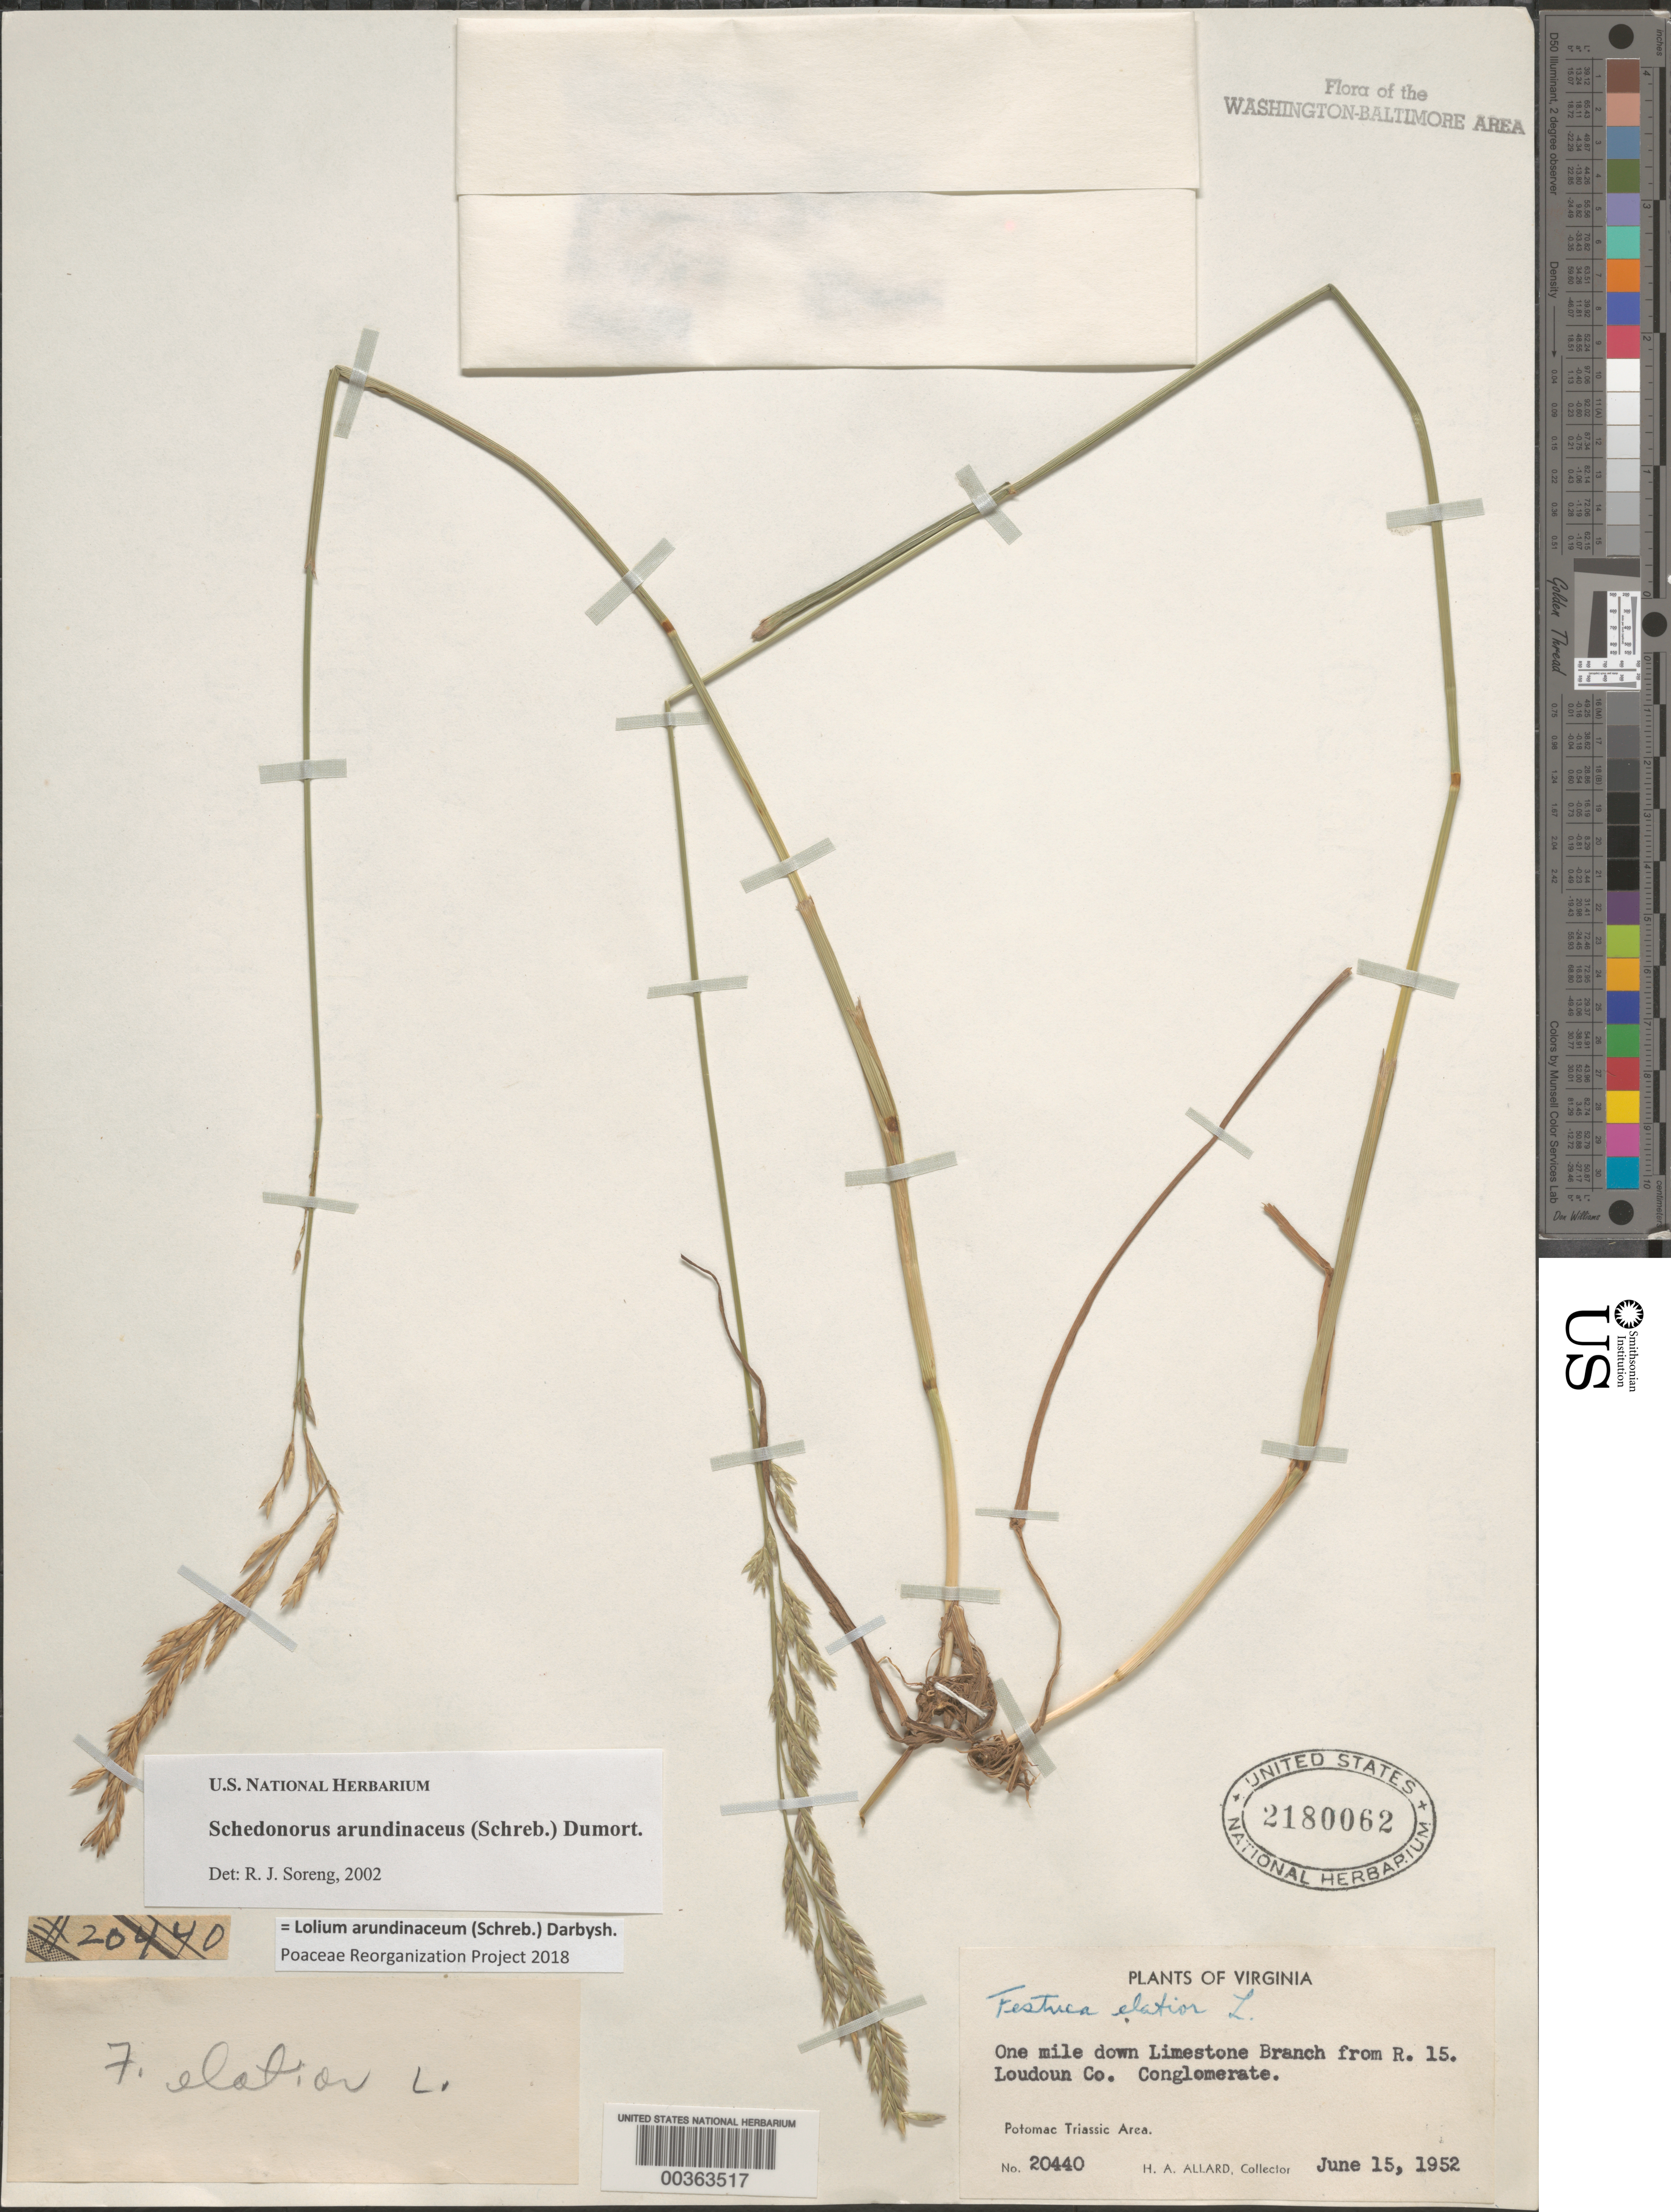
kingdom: Plantae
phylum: Tracheophyta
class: Liliopsida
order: Poales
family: Poaceae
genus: Lolium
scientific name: Lolium arundinaceum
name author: (Schreb.) Darbysh.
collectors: H. A. Allard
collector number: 20440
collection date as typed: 15 Jun 1952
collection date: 1952-06-15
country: United States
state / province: Virginia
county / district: Loudoun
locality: Downstream from Route 15 on Limestone Branch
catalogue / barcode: US 2180062